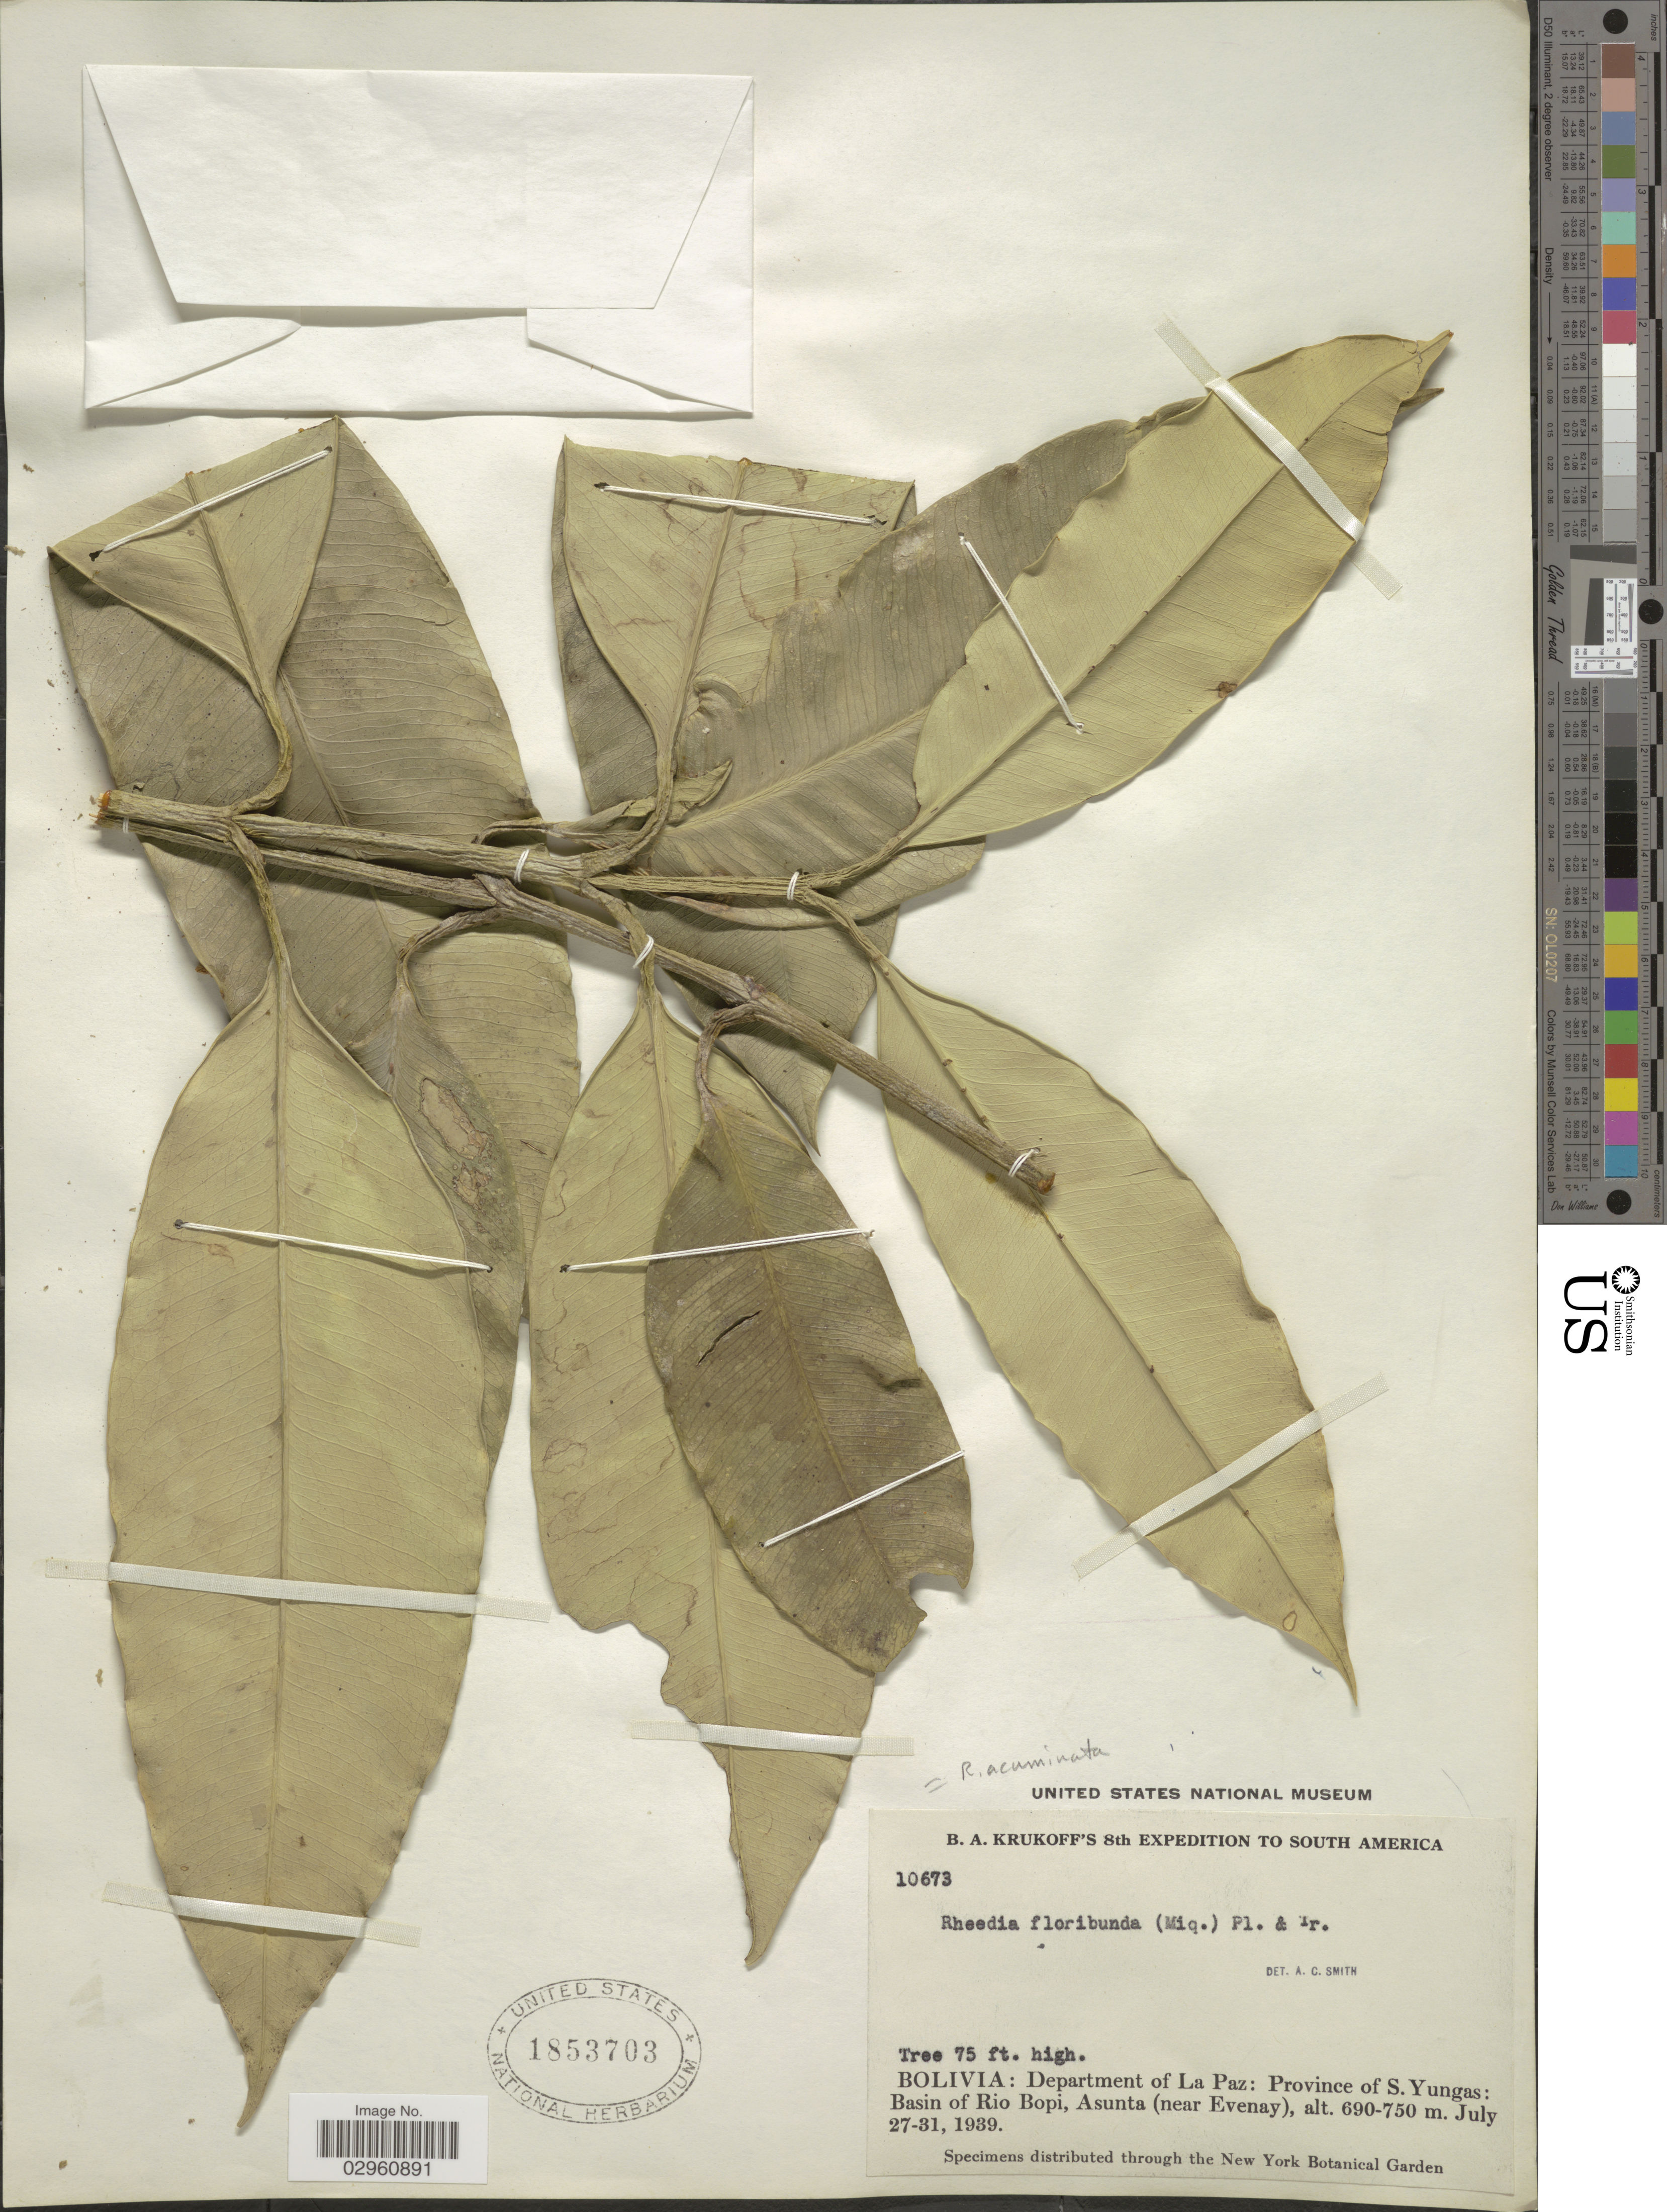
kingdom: Plantae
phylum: Tracheophyta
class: Magnoliopsida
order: Malpighiales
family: Clusiaceae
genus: Garcinia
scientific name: Garcinia madruno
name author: (Kunth) Hammel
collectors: B. A. Krukoff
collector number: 10673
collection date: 1939-07-27/1939-07-31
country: Bolivia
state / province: La Paz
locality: Department of La Paz: Province of S. Yungas: Basin of Rio Bopi, Asunta (near Evenay).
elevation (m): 690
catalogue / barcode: US 1853703